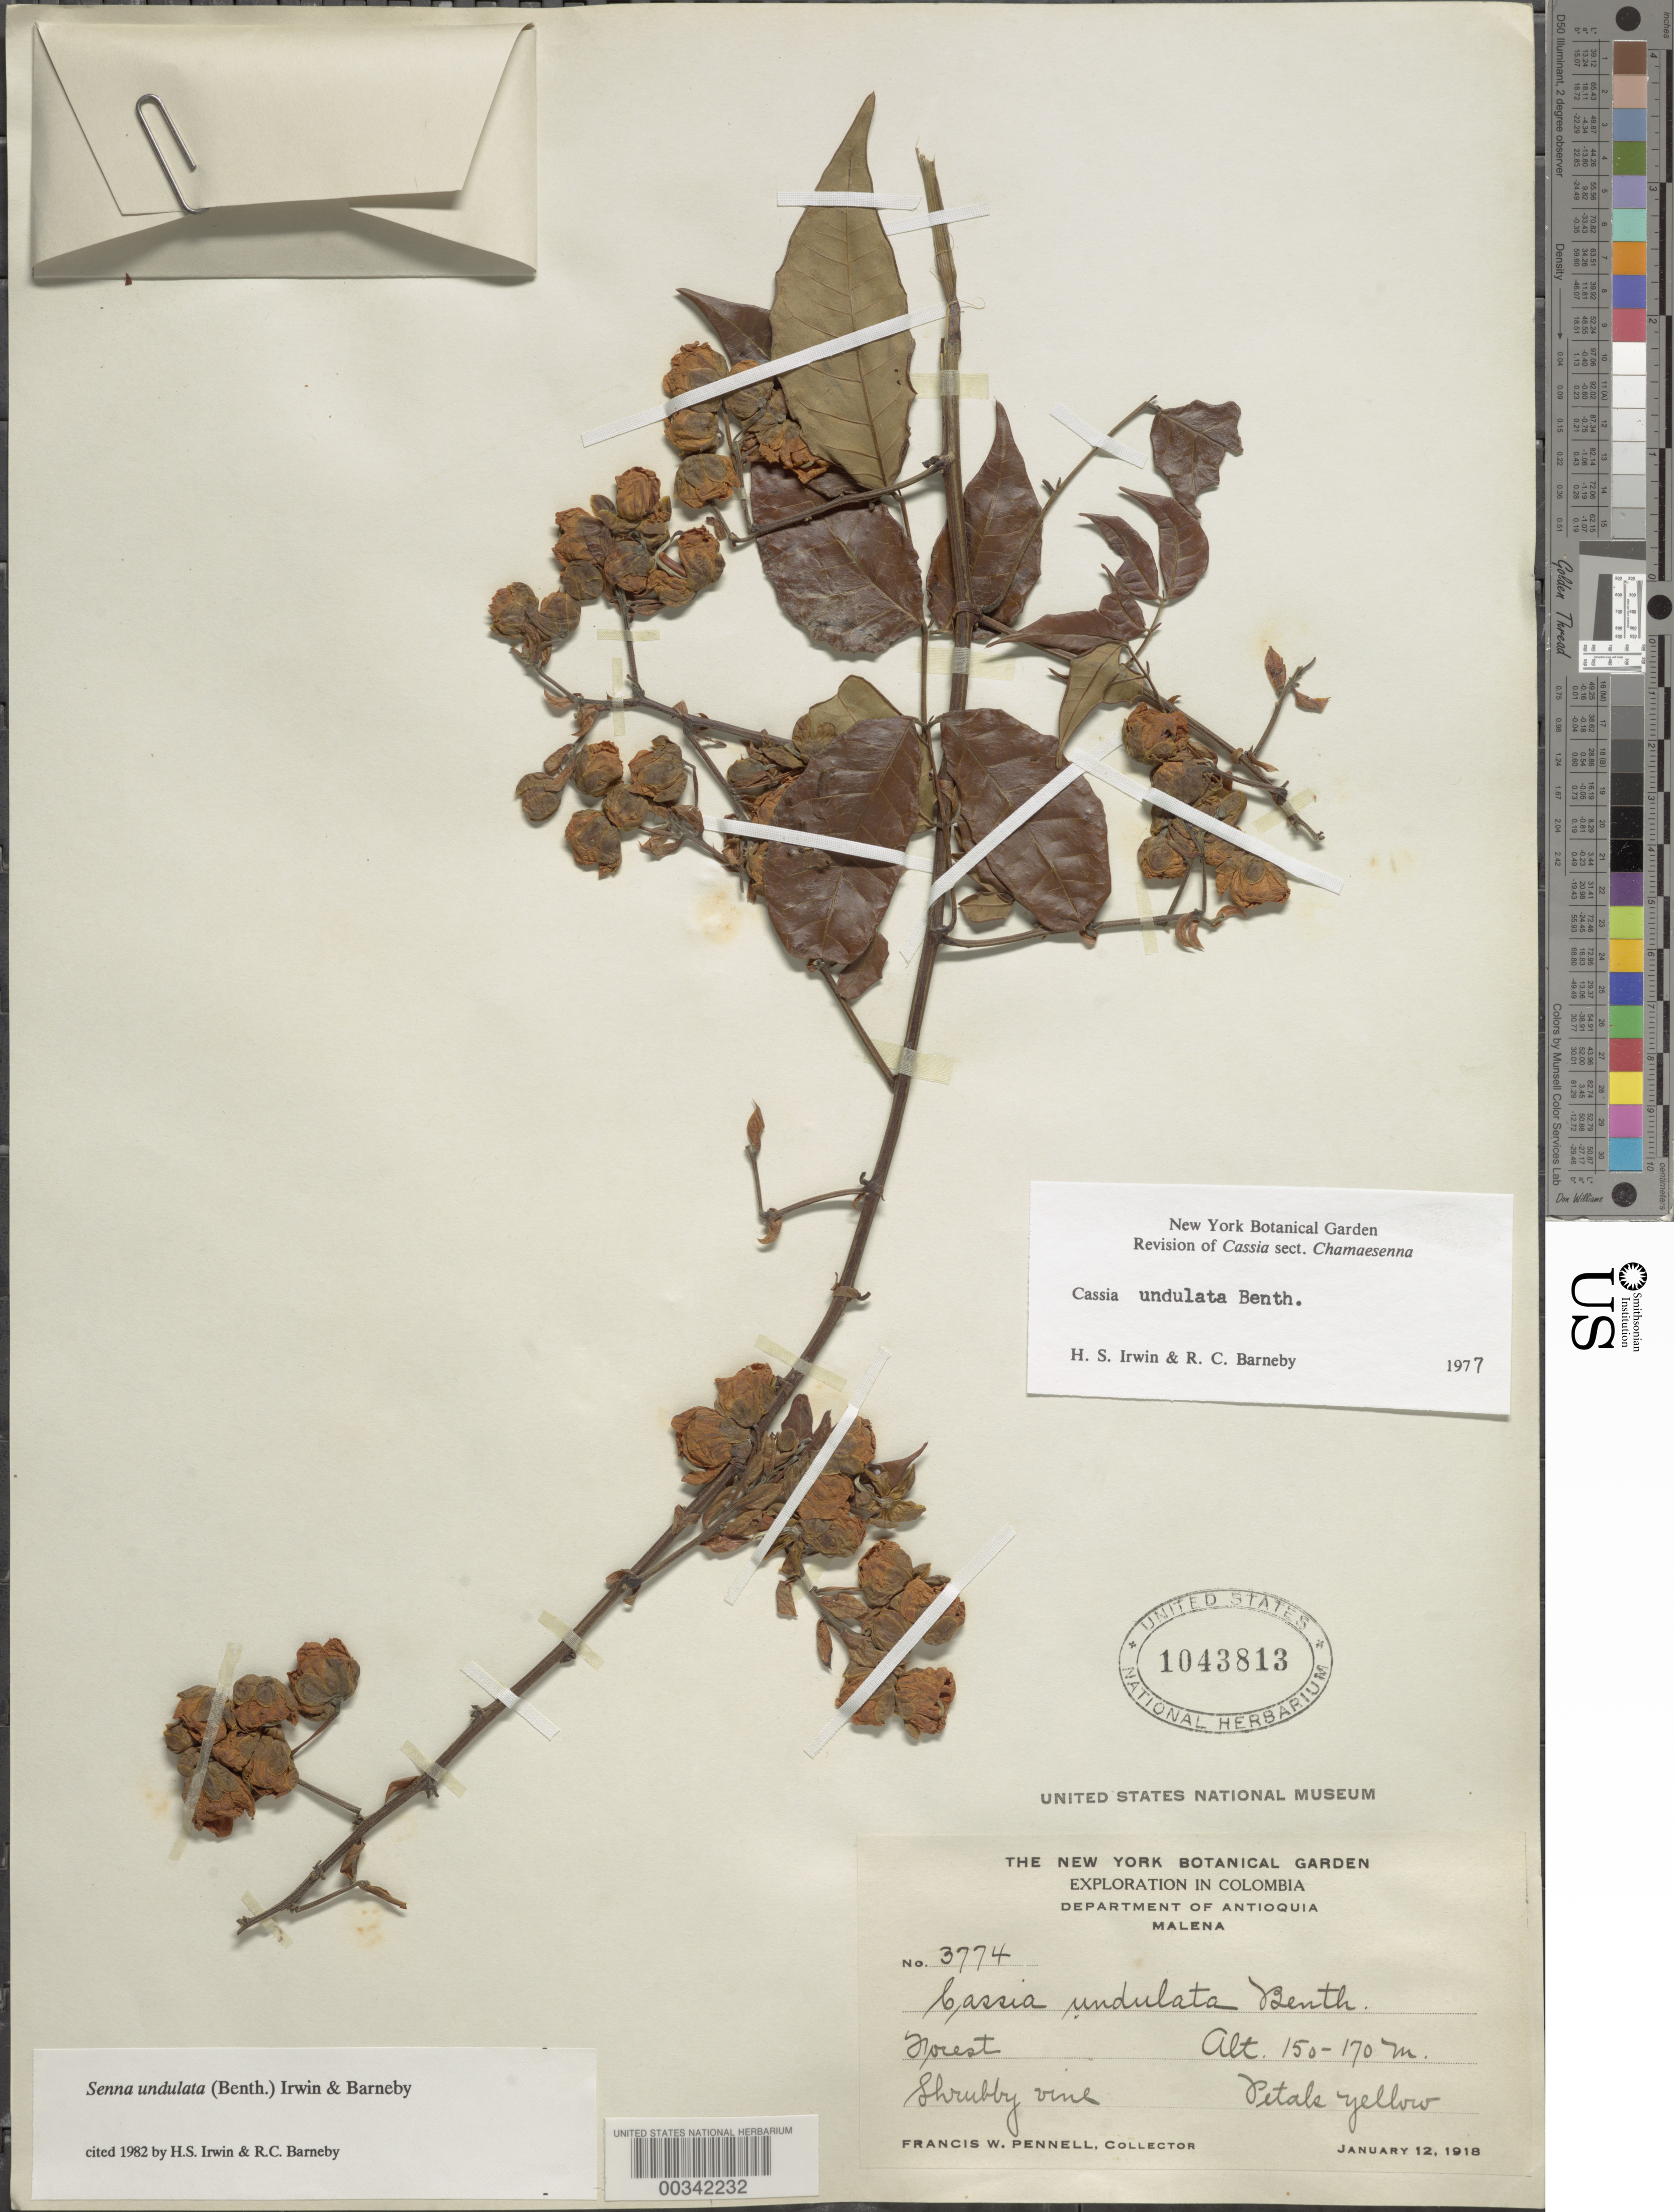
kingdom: Plantae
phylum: Tracheophyta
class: Magnoliopsida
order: Fabales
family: Fabaceae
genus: Senna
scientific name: Senna undulata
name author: (Benth.) H.S. Irwin & Barneby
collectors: F. W. Pennell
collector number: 3774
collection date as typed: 12 Jan 1918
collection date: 1918-01-12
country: Colombia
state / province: Antioquia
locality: Malena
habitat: Forest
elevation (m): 150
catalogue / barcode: US 1043813